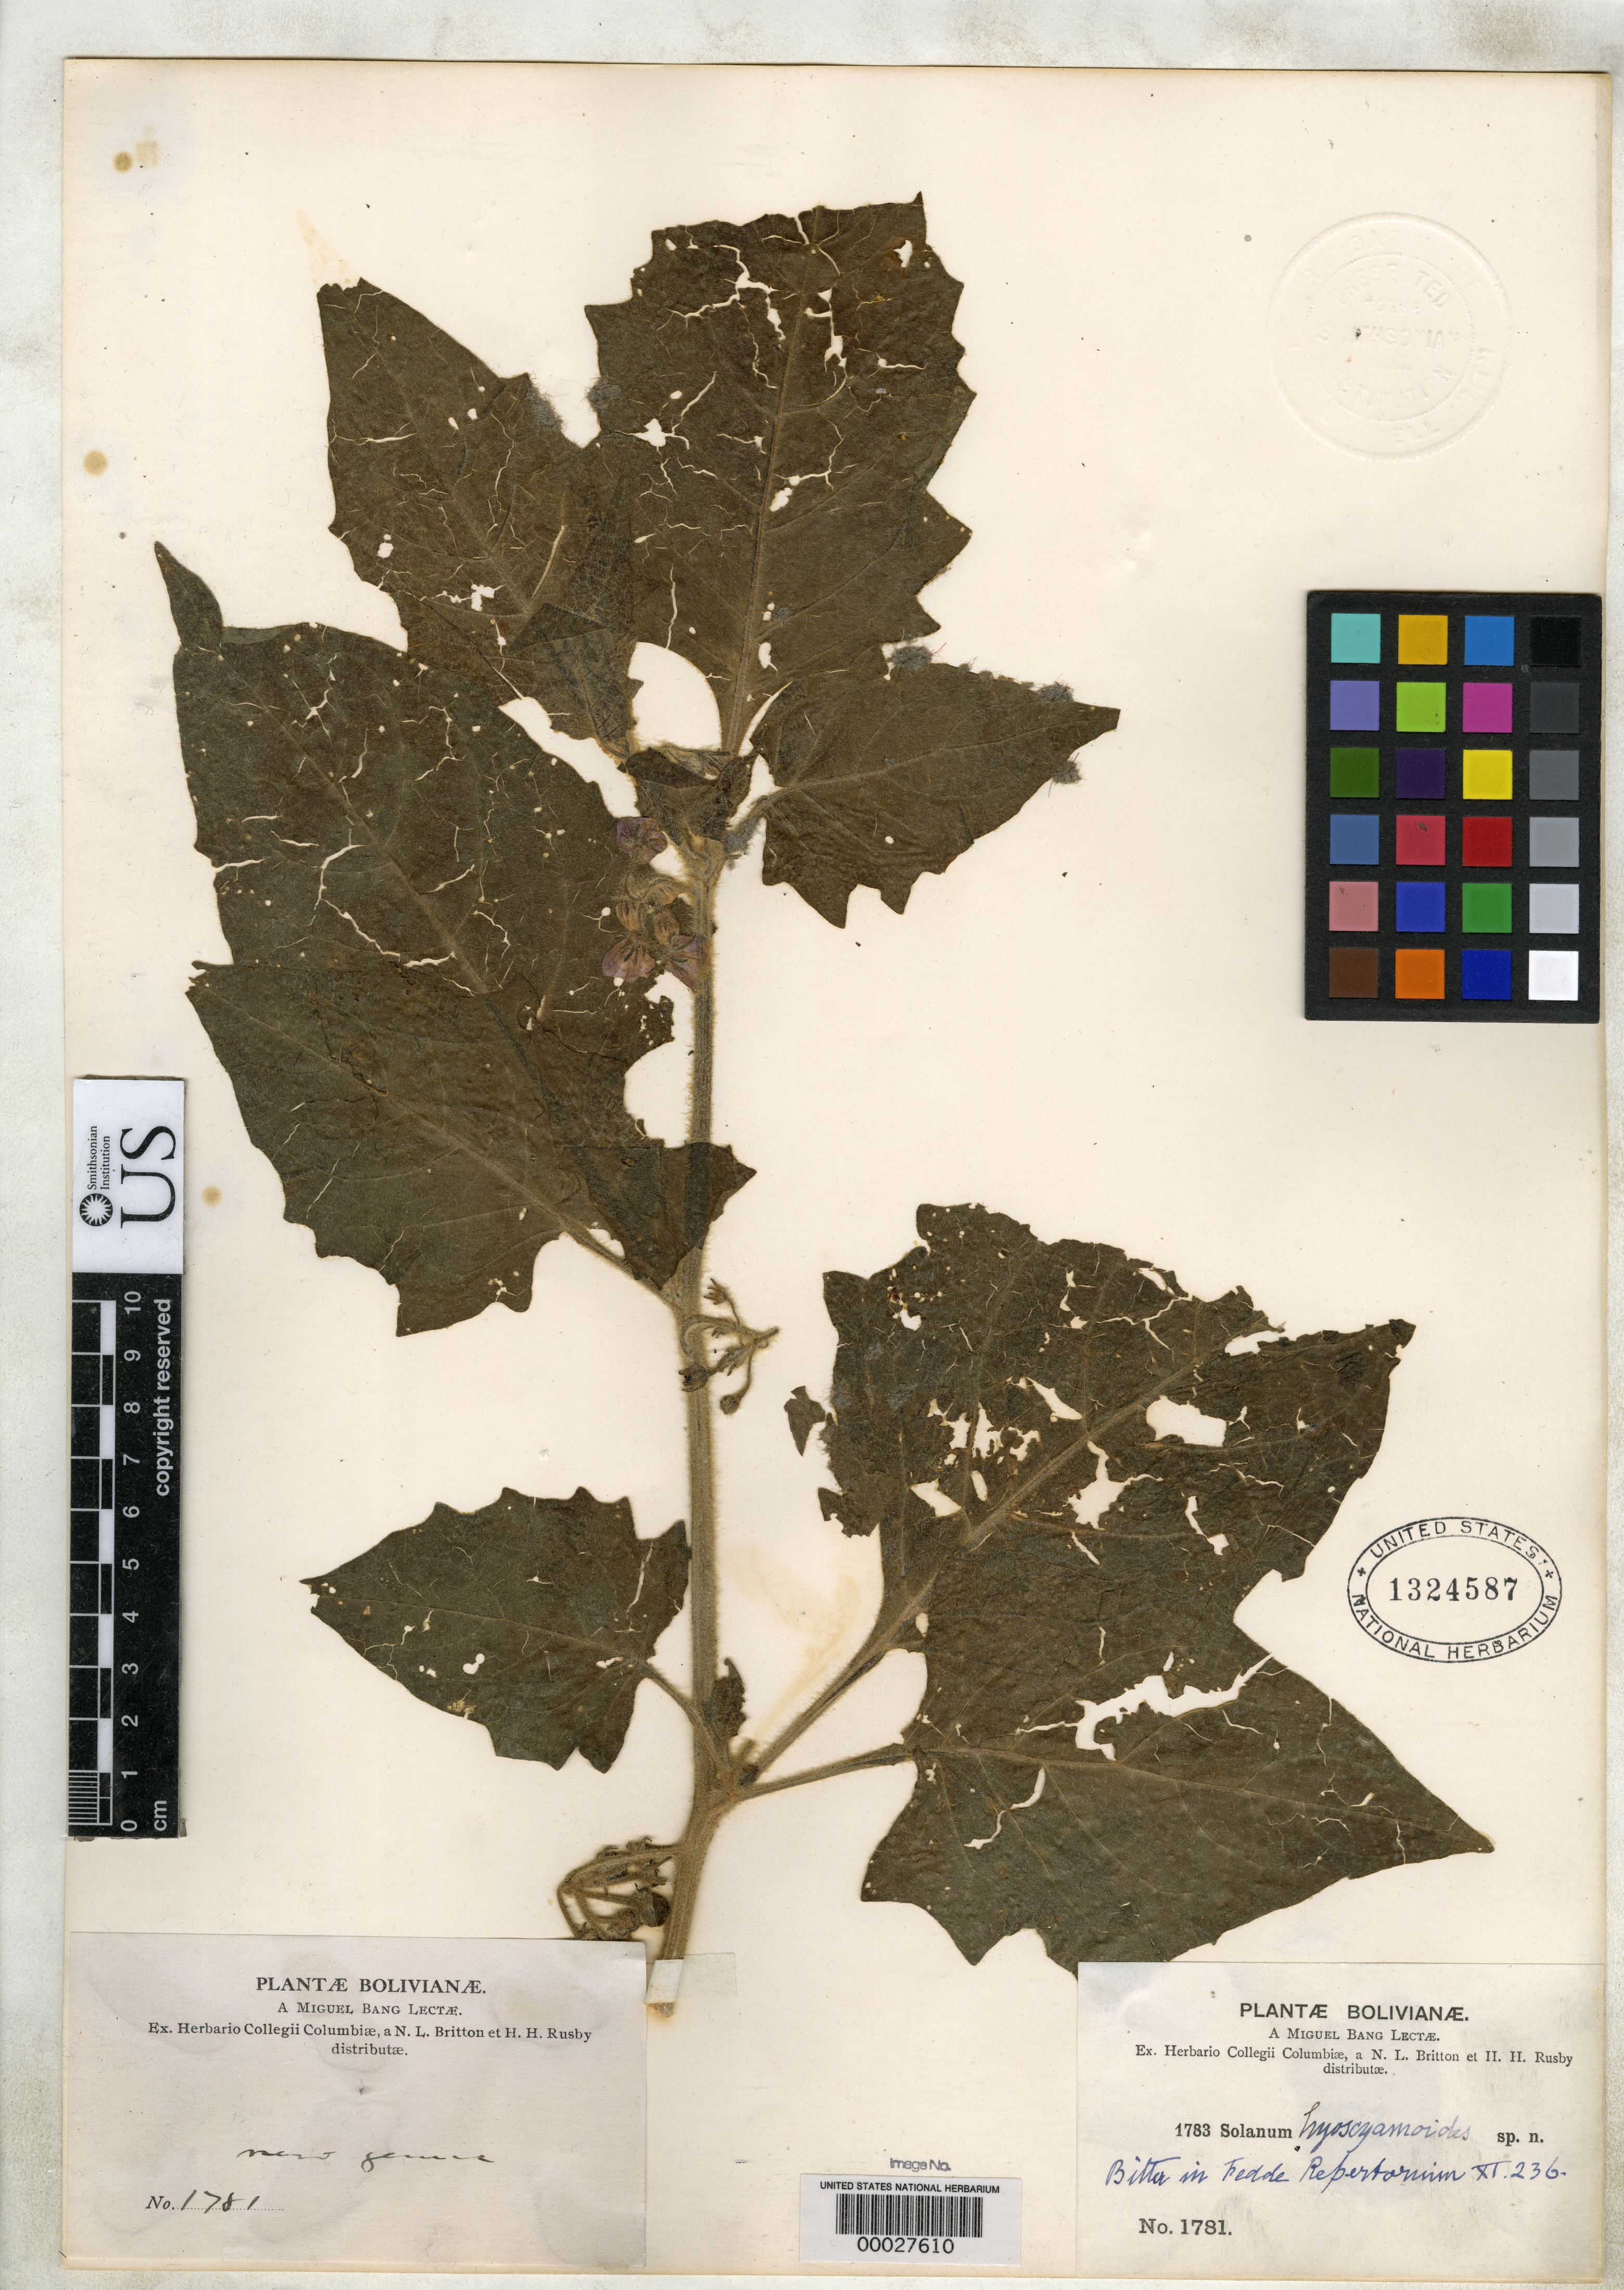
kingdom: Plantae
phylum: Tracheophyta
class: Magnoliopsida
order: Solanales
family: Solanaceae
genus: Solanum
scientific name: Solanum hyoscyamoides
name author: Bitter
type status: Syntype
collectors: M. Bang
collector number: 1783 (1781)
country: Bolivia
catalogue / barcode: US 1324587